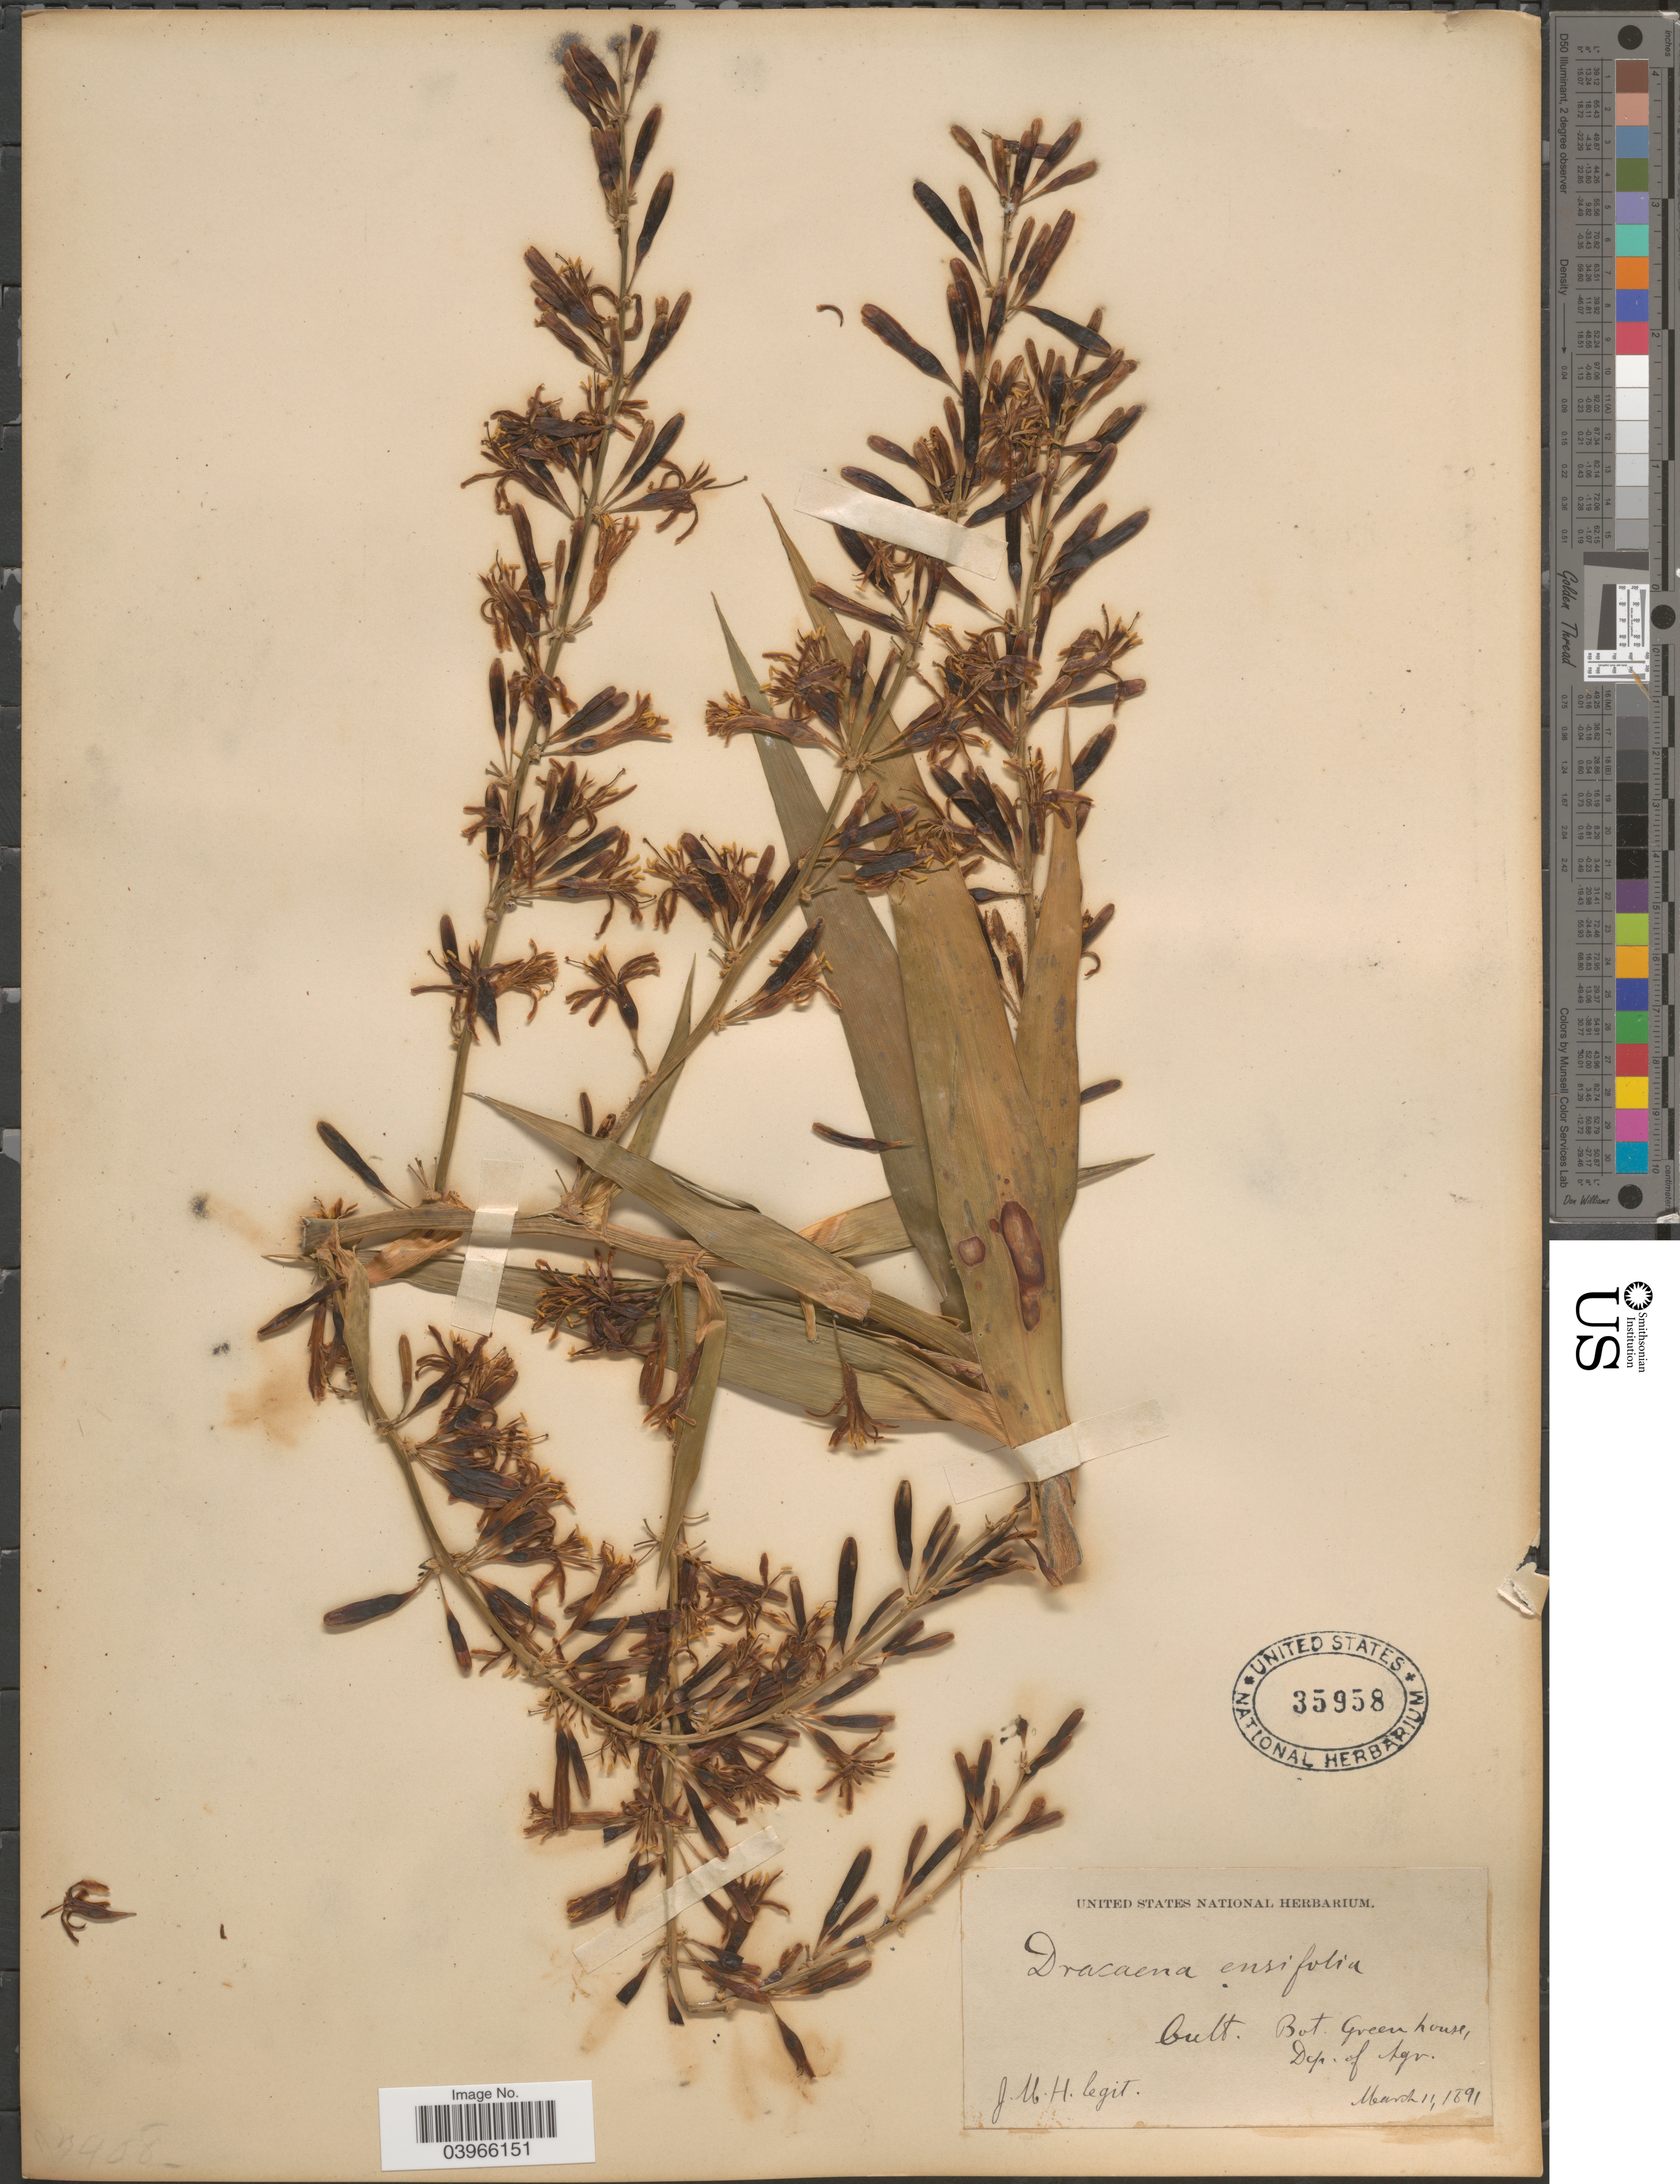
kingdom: Plantae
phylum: Tracheophyta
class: Liliopsida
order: Asparagales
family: Asparagaceae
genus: Dracaena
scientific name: Dracaena sp.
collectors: J. M. H.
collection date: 1891-03-11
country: United States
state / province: District of Columbia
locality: Bot. Green house, Dep. of Agr.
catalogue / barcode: US 35958